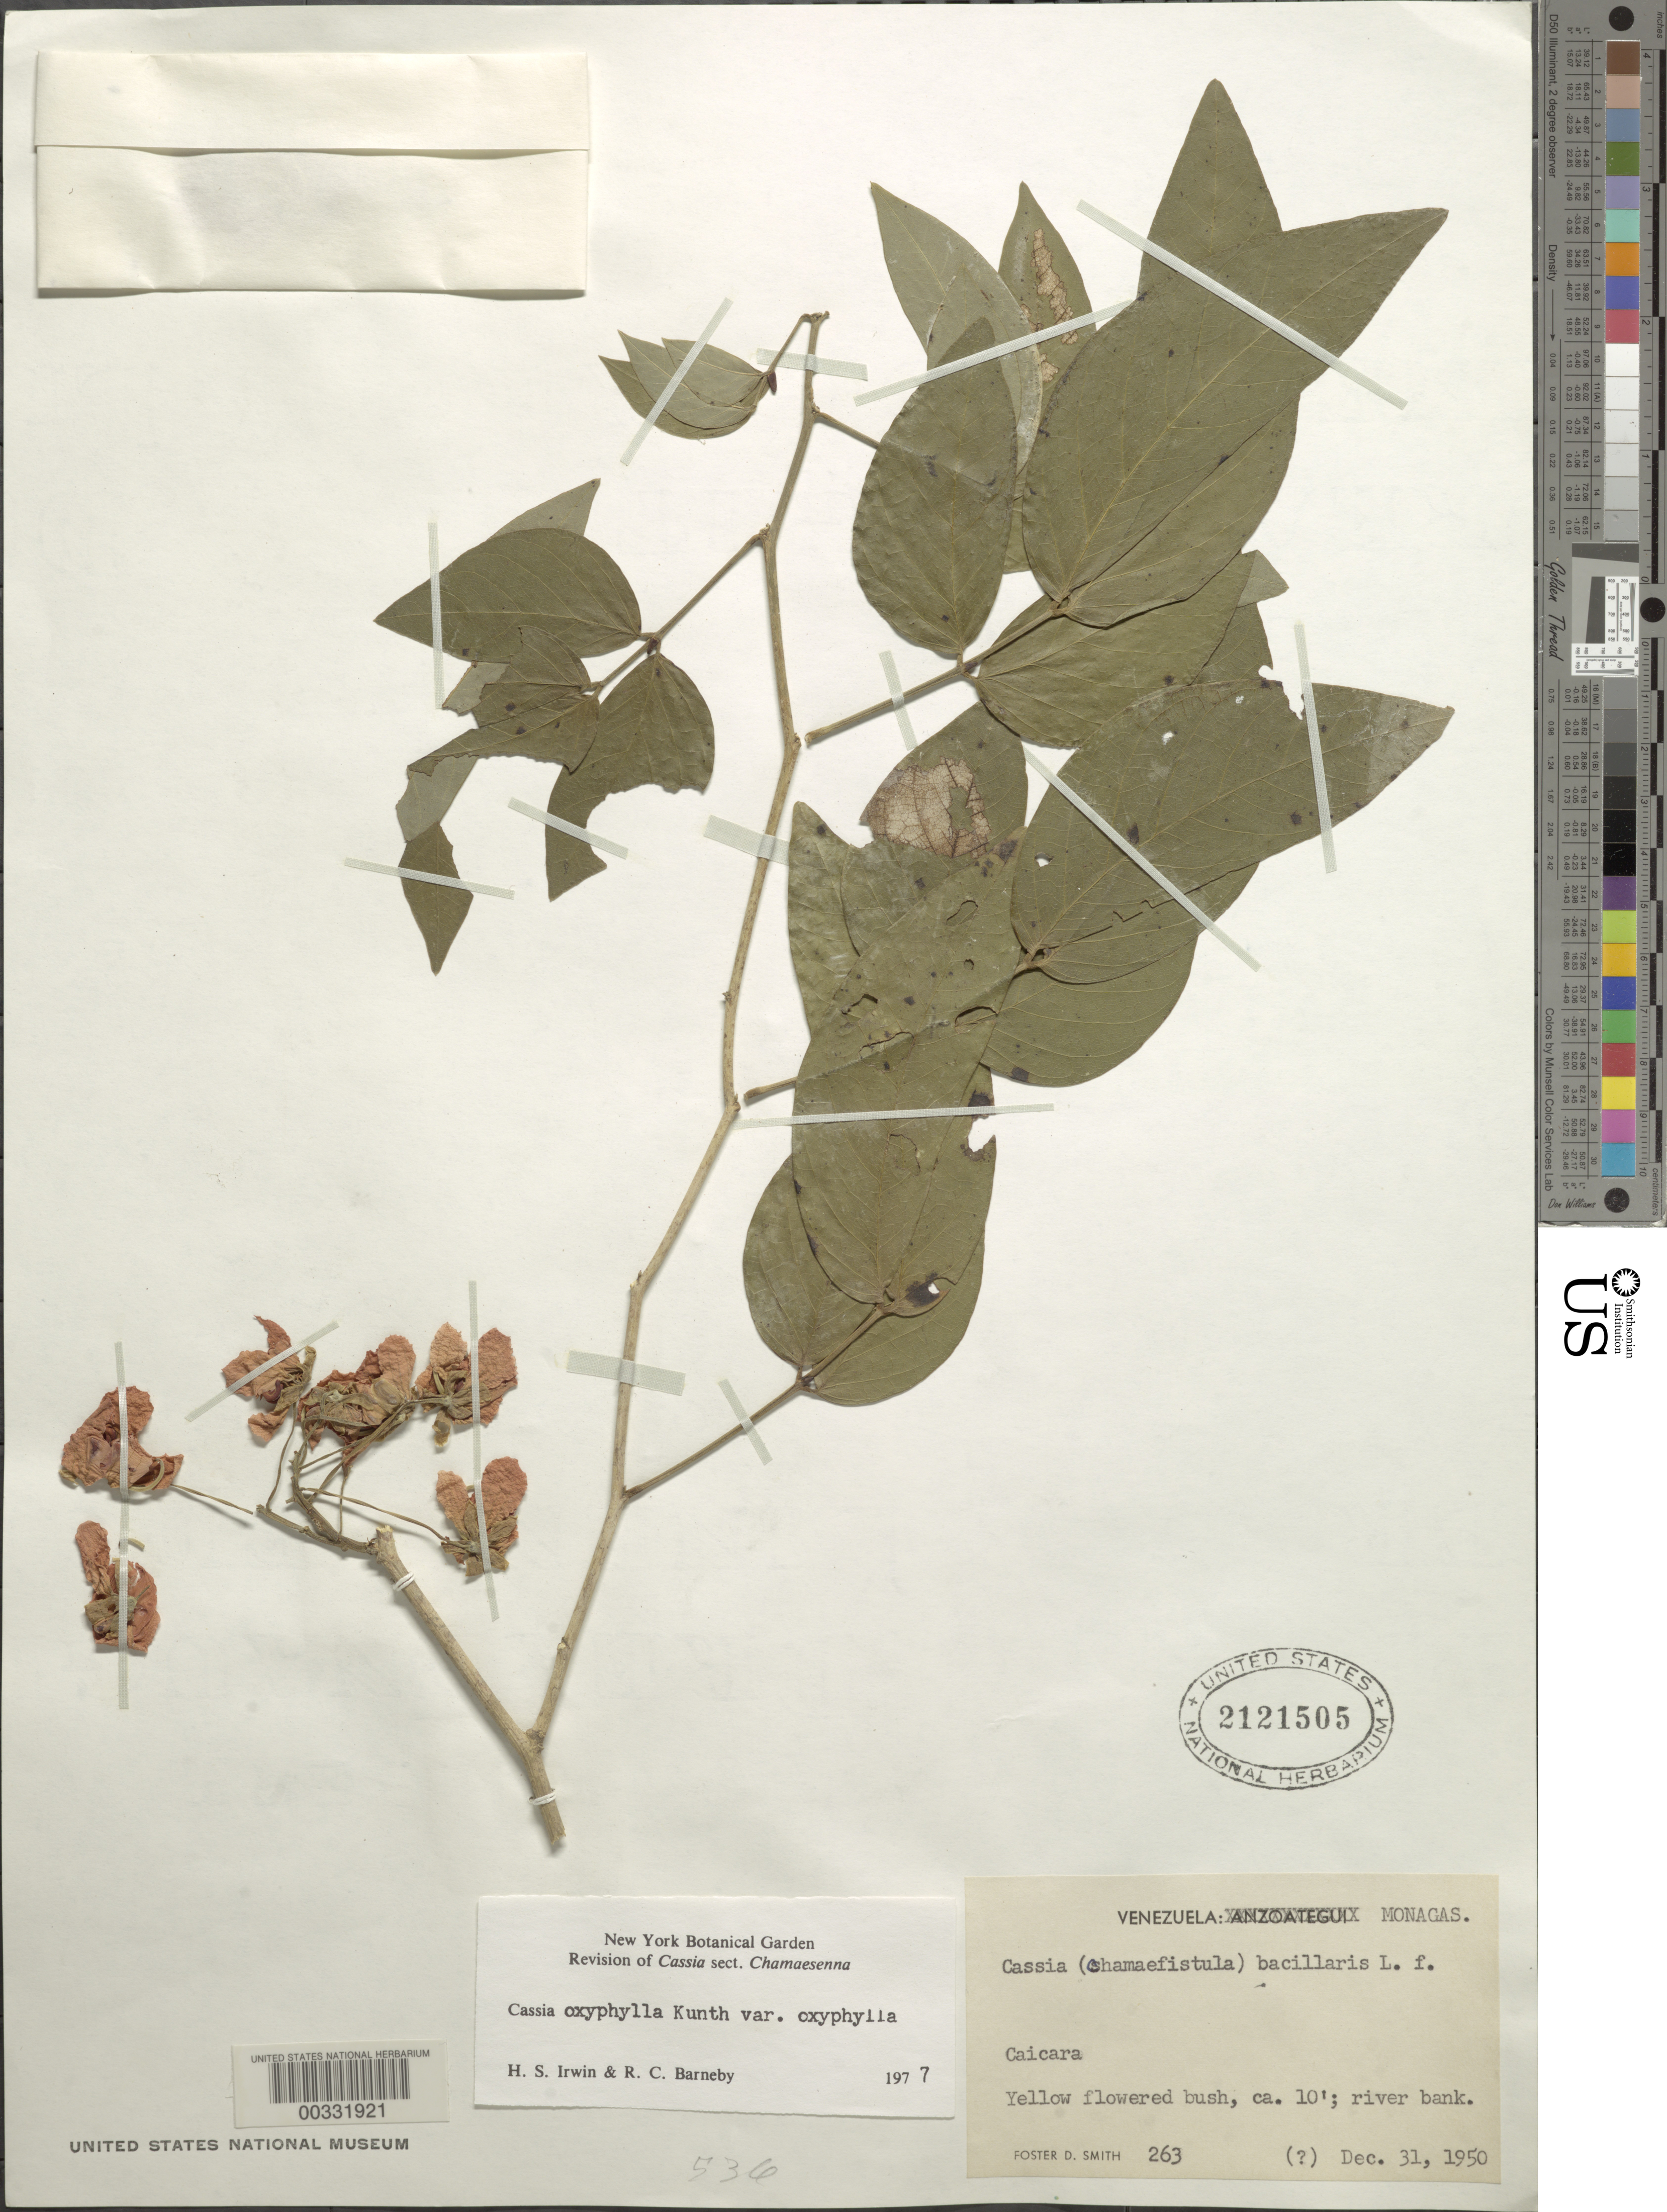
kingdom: Plantae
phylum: Tracheophyta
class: Magnoliopsida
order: Fabales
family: Fabaceae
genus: Senna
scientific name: Senna oxyphylla var. oxyphylla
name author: (Kunth) H.S. Irwin & Barneby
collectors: F. Smith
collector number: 263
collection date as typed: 31 Dec 1950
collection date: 1950-12-31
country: Venezuela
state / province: Monagas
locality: Caicara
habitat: Riverbank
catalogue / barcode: US 2121505